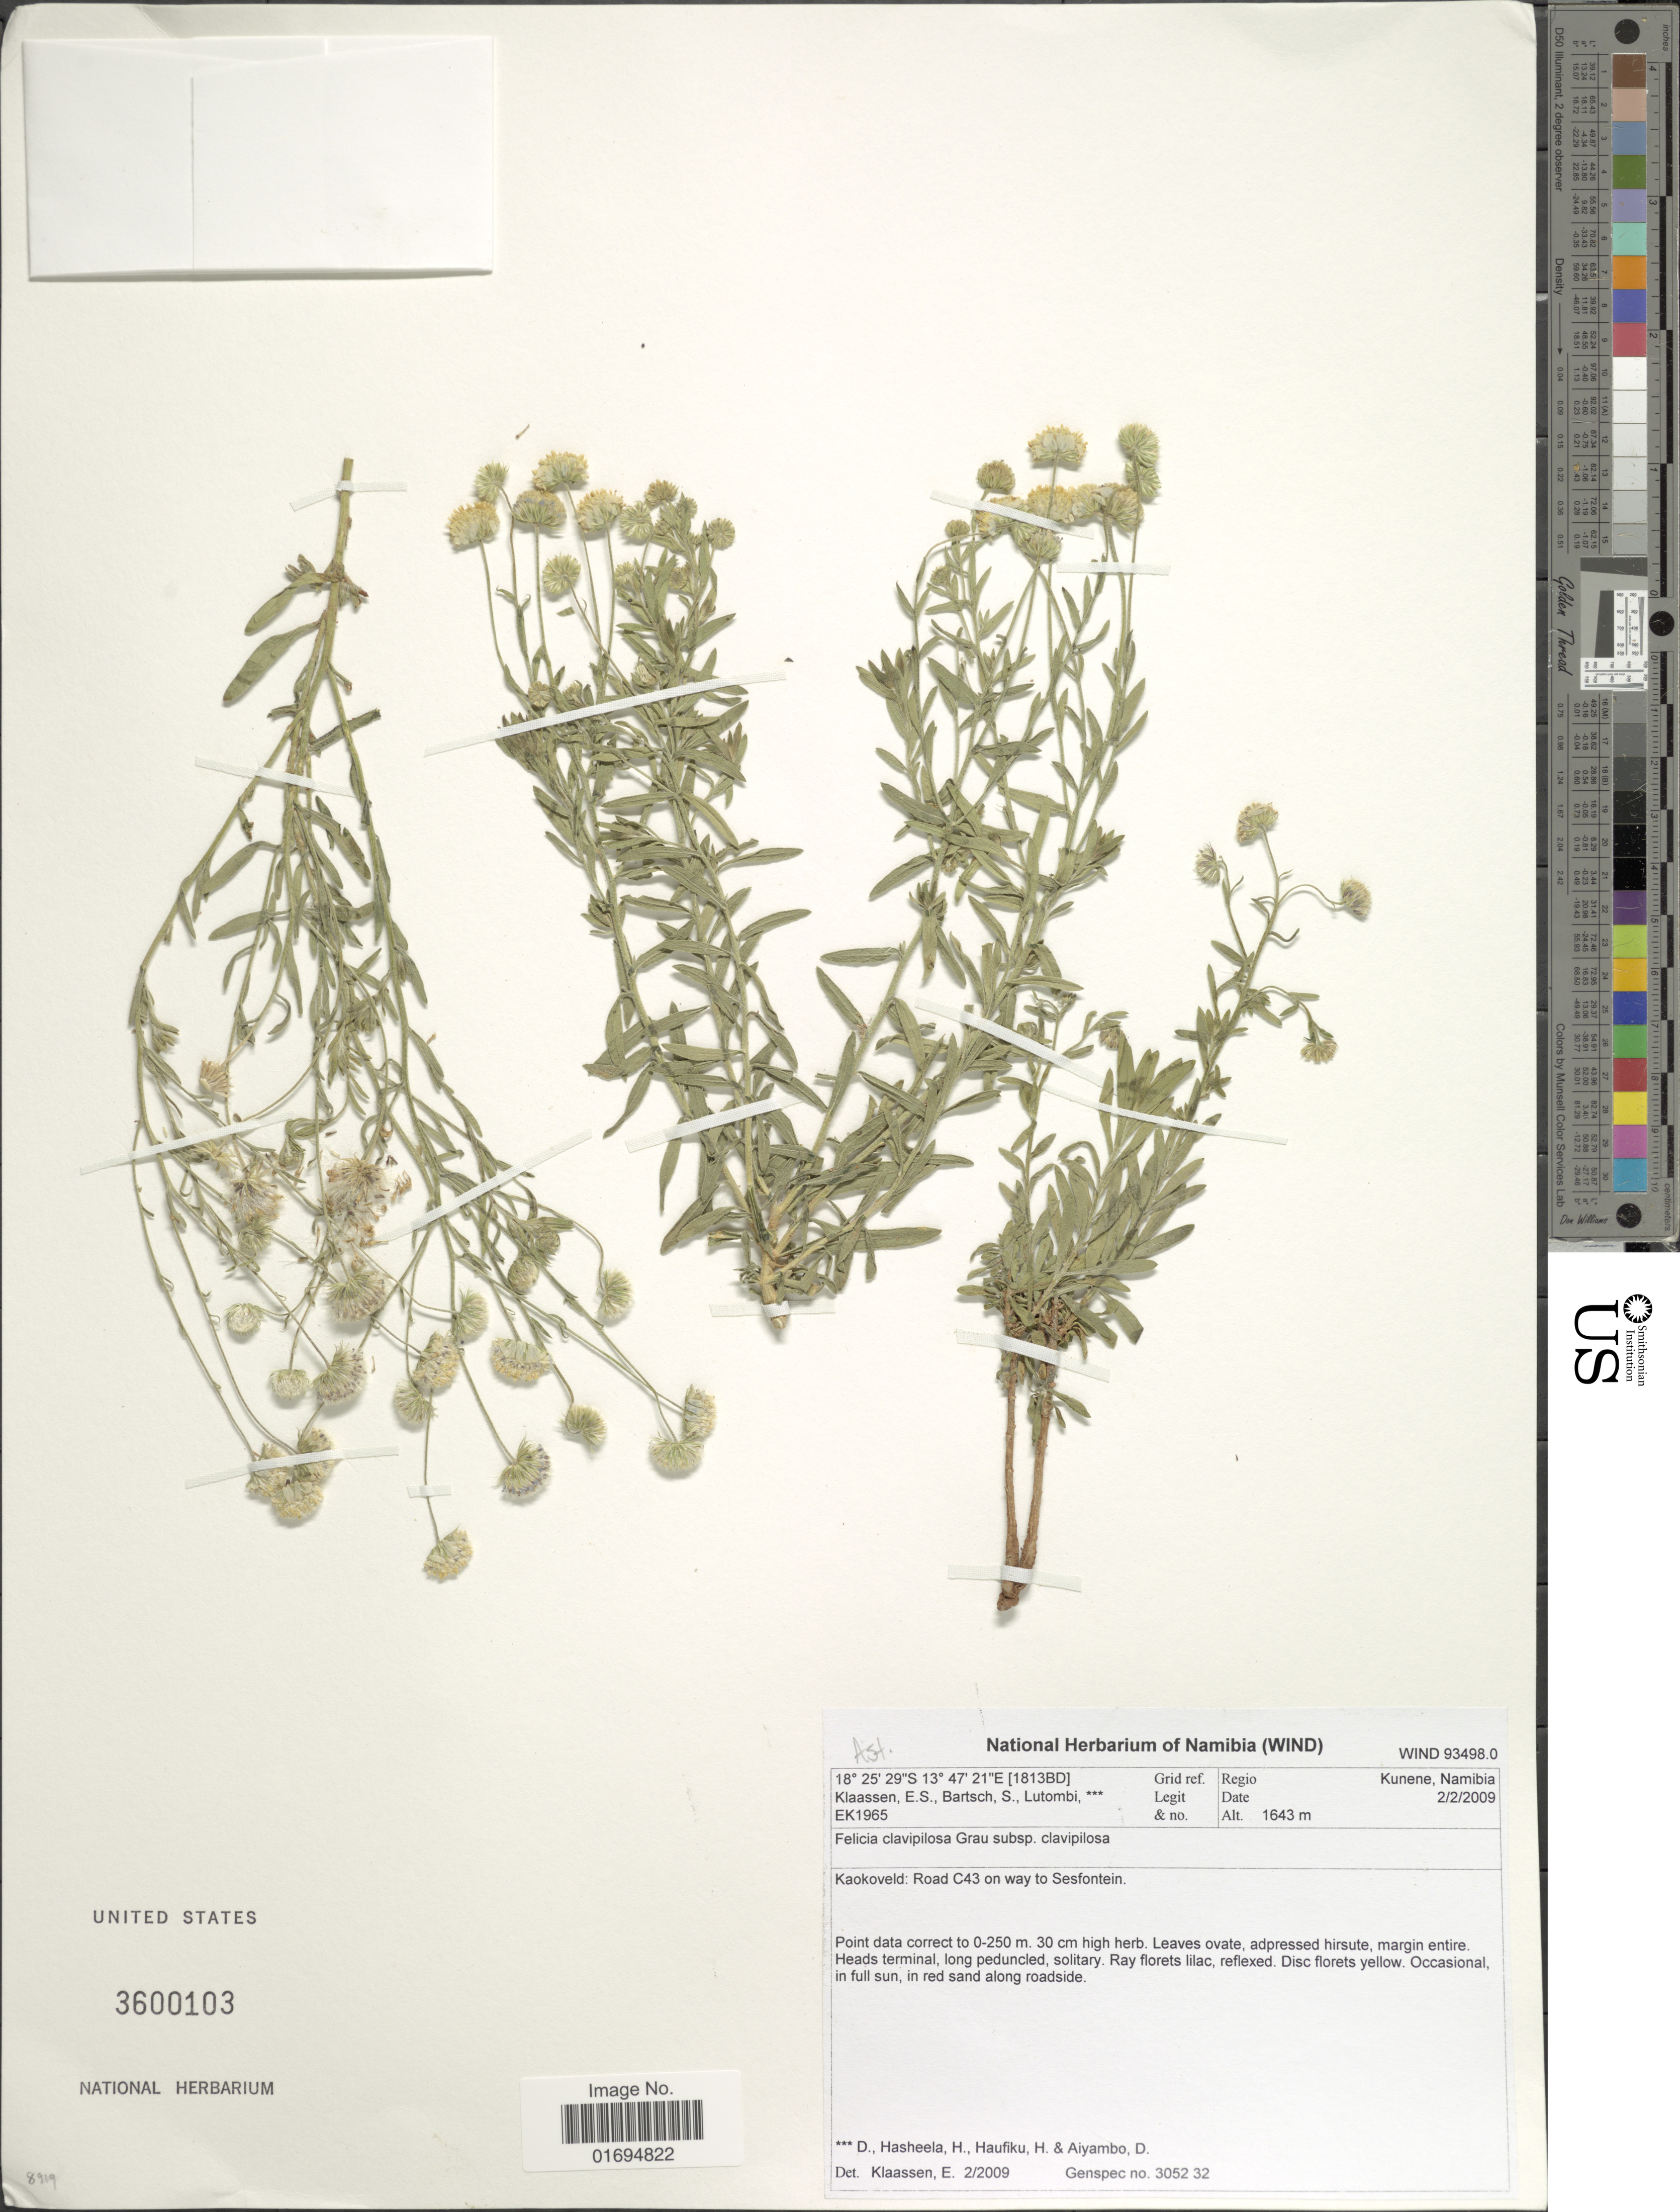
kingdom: Plantae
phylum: Tracheophyta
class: Magnoliopsida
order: Asterales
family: Asteraceae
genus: Felicia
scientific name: Felicia clavipilosa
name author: Grau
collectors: E. S. Klaassen, S. Bartsch & Lutombi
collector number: EK1965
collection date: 2009-02-02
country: Namibia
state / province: Kunene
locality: Kaokoveld: Road C43 on way to Sesfontein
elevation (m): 1643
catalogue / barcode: US 3600103